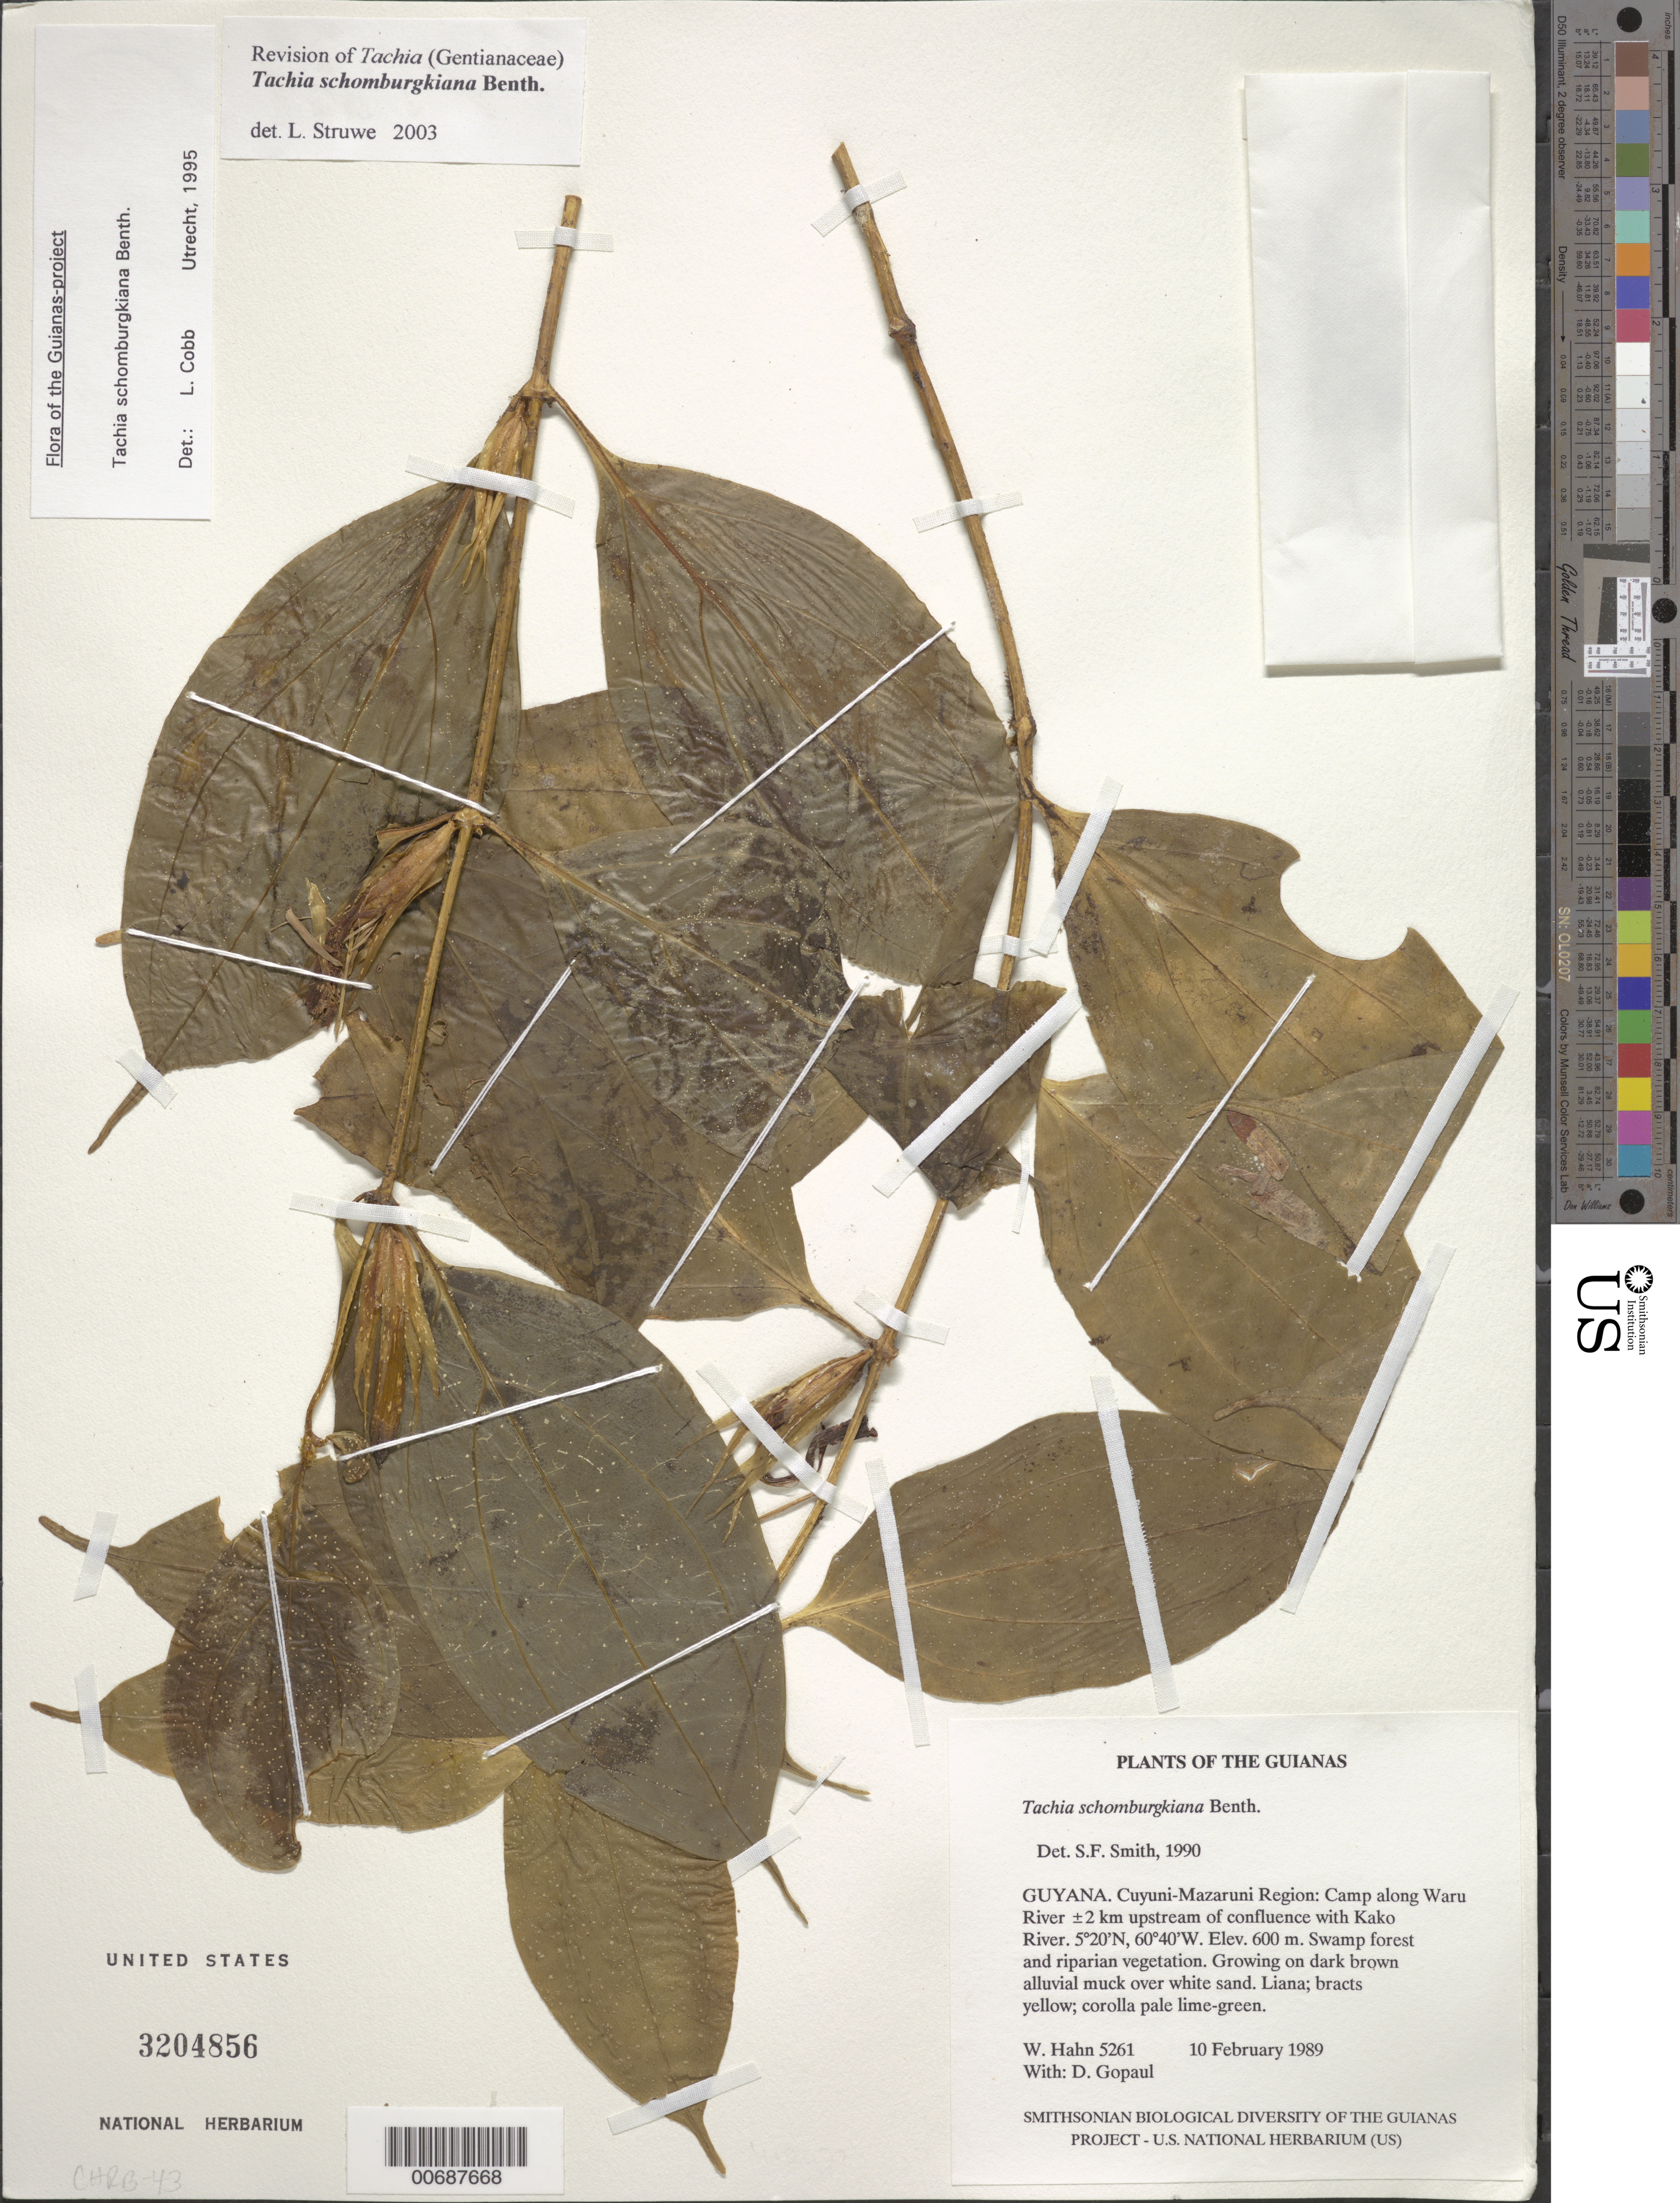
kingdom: Plantae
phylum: Tracheophyta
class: Magnoliopsida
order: Gentianales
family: Gentianaceae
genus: Tachia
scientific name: Tachia schomburgkiana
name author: Benth.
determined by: Smith, Stephen F., (US), NMNH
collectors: W. Hahn & D. Gopaul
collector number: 5261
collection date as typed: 10 February 1989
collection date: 1989-02-10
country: Guyana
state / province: Cuyuni-Mazaruni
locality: Camp along Waruma River ±2 km upstream of confluence with Kako River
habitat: Swamp forest and Riparian vegetation Growing on dark brown alluvial muck over white sand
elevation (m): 600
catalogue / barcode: US 3204856